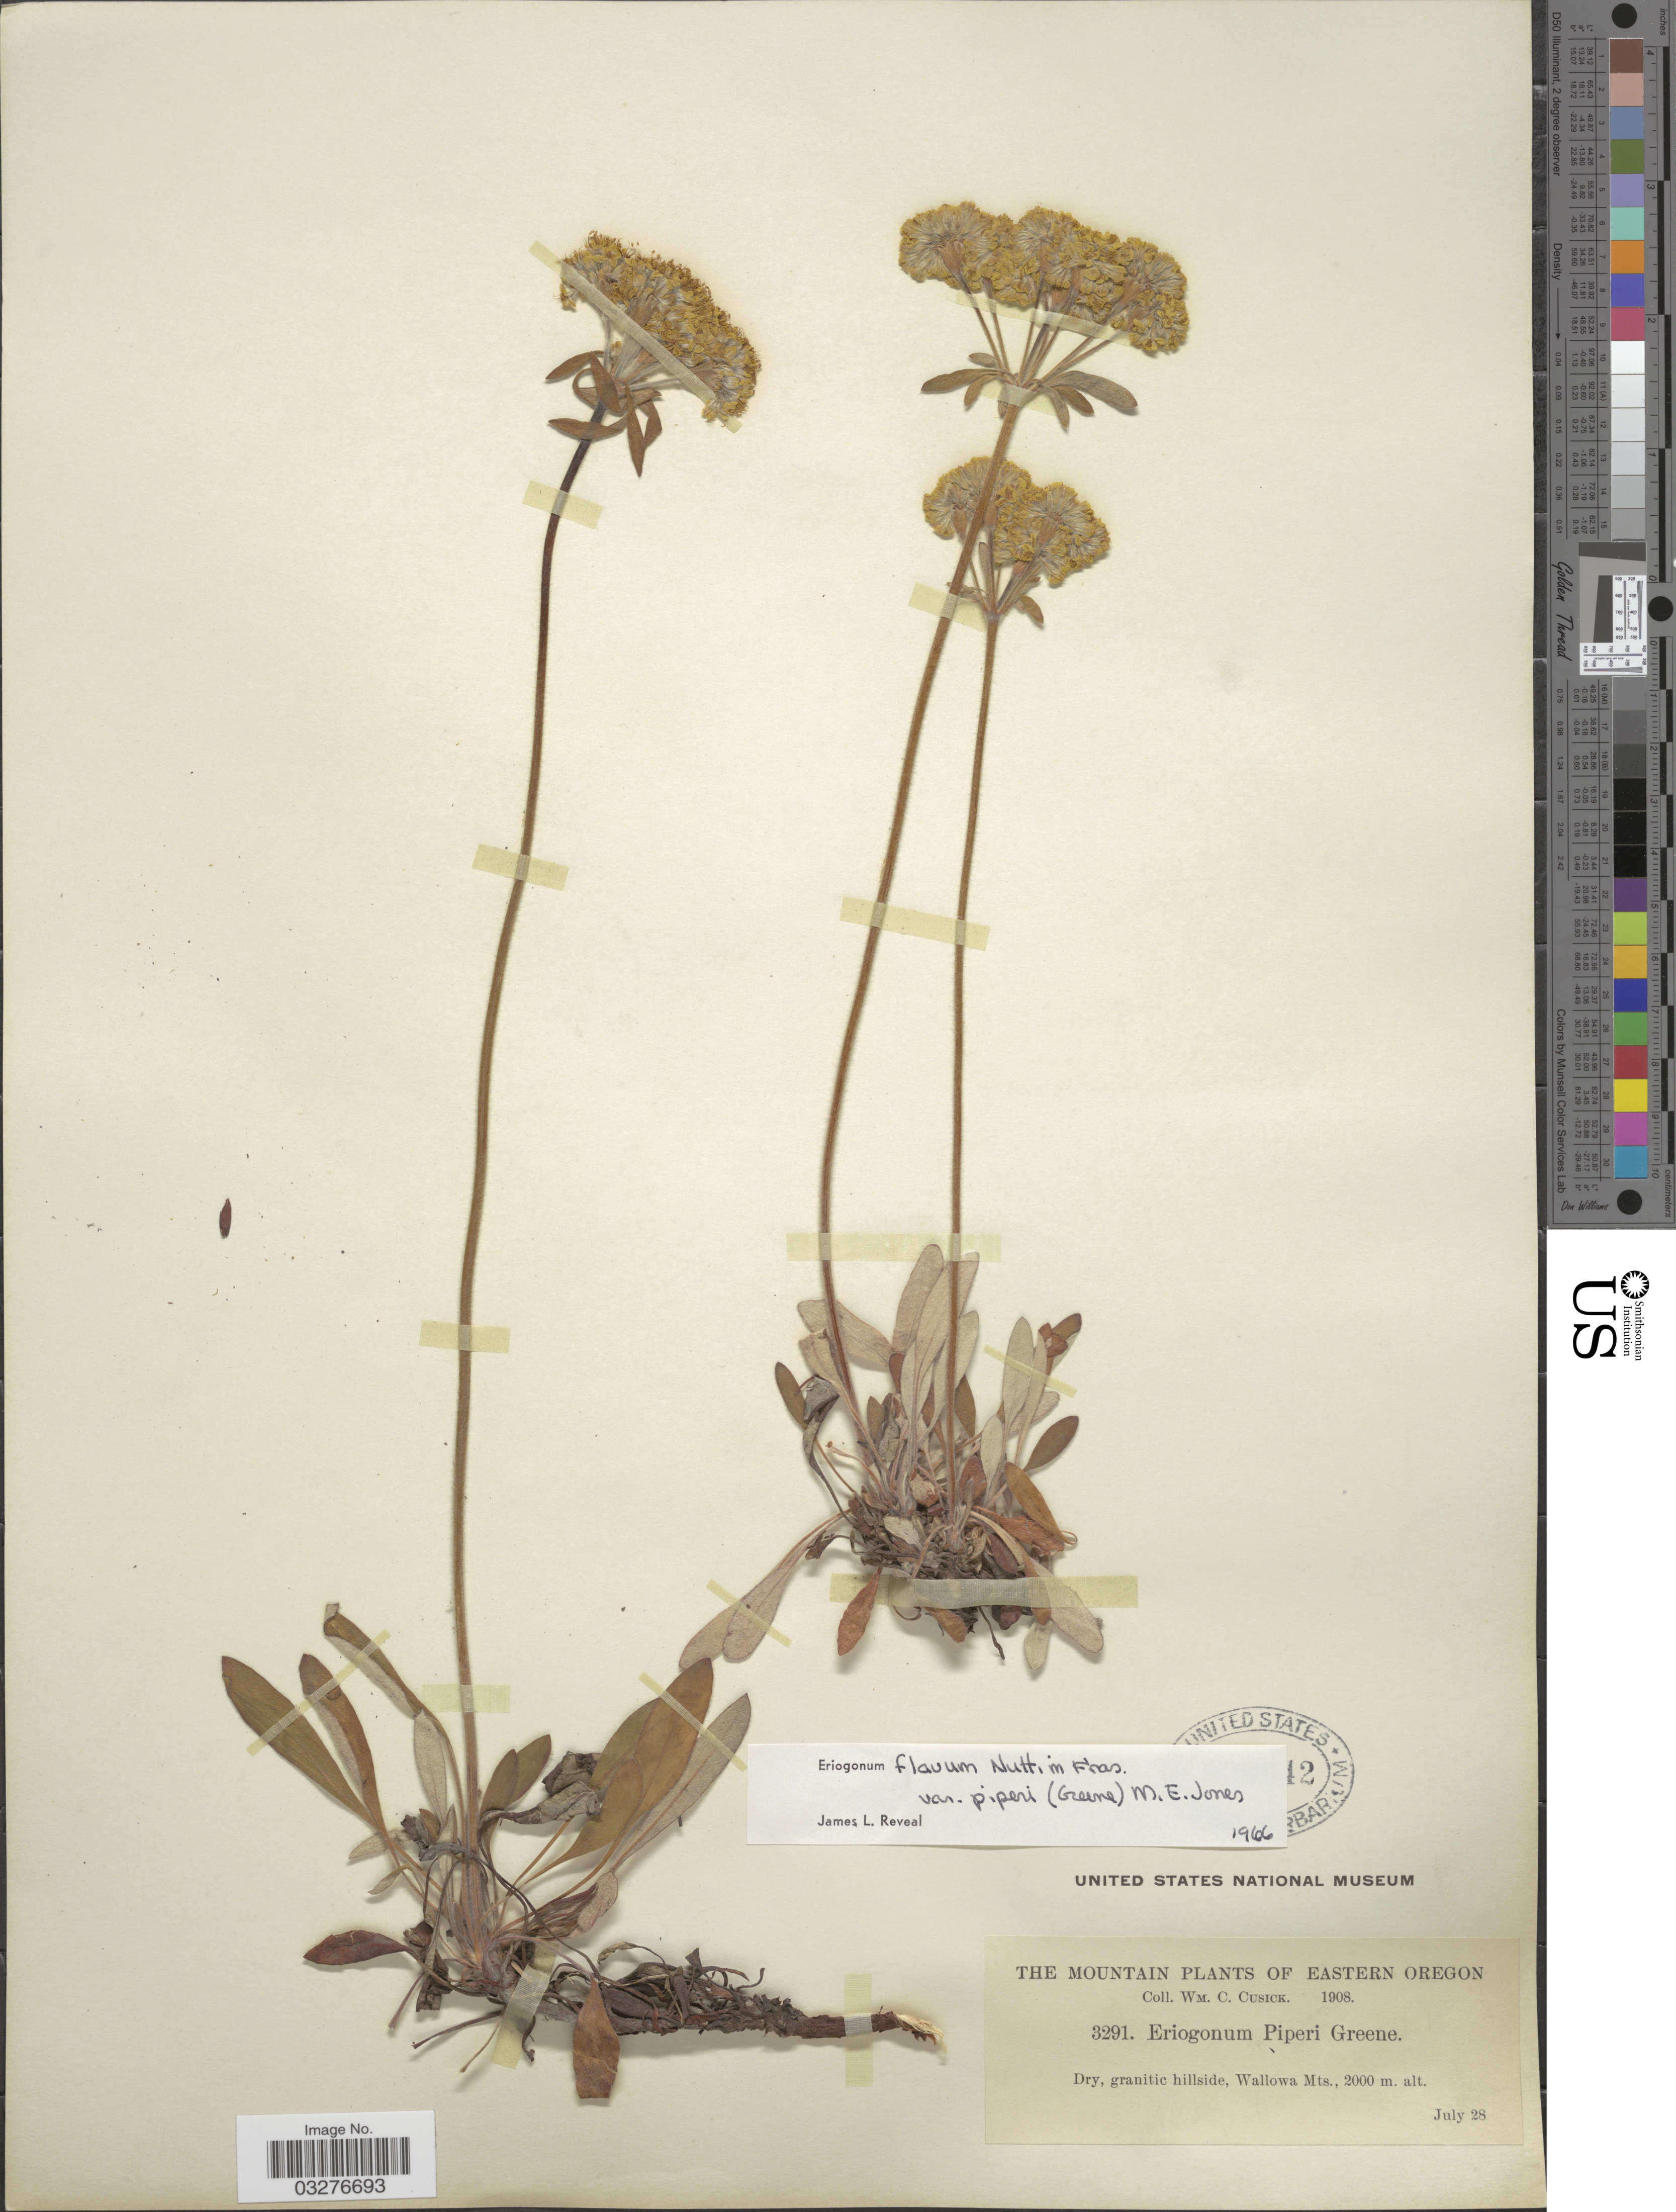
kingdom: Plantae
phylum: Tracheophyta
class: Magnoliopsida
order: Caryophyllales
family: Polygonaceae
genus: Eriogonum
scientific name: Eriogonum flavum var. piperi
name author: M.E. Jones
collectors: W. C. Cusick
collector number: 3291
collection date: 1908-07-28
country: United States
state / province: Oregon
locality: Eastern Oregon. Wallowa Mts.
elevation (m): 2000